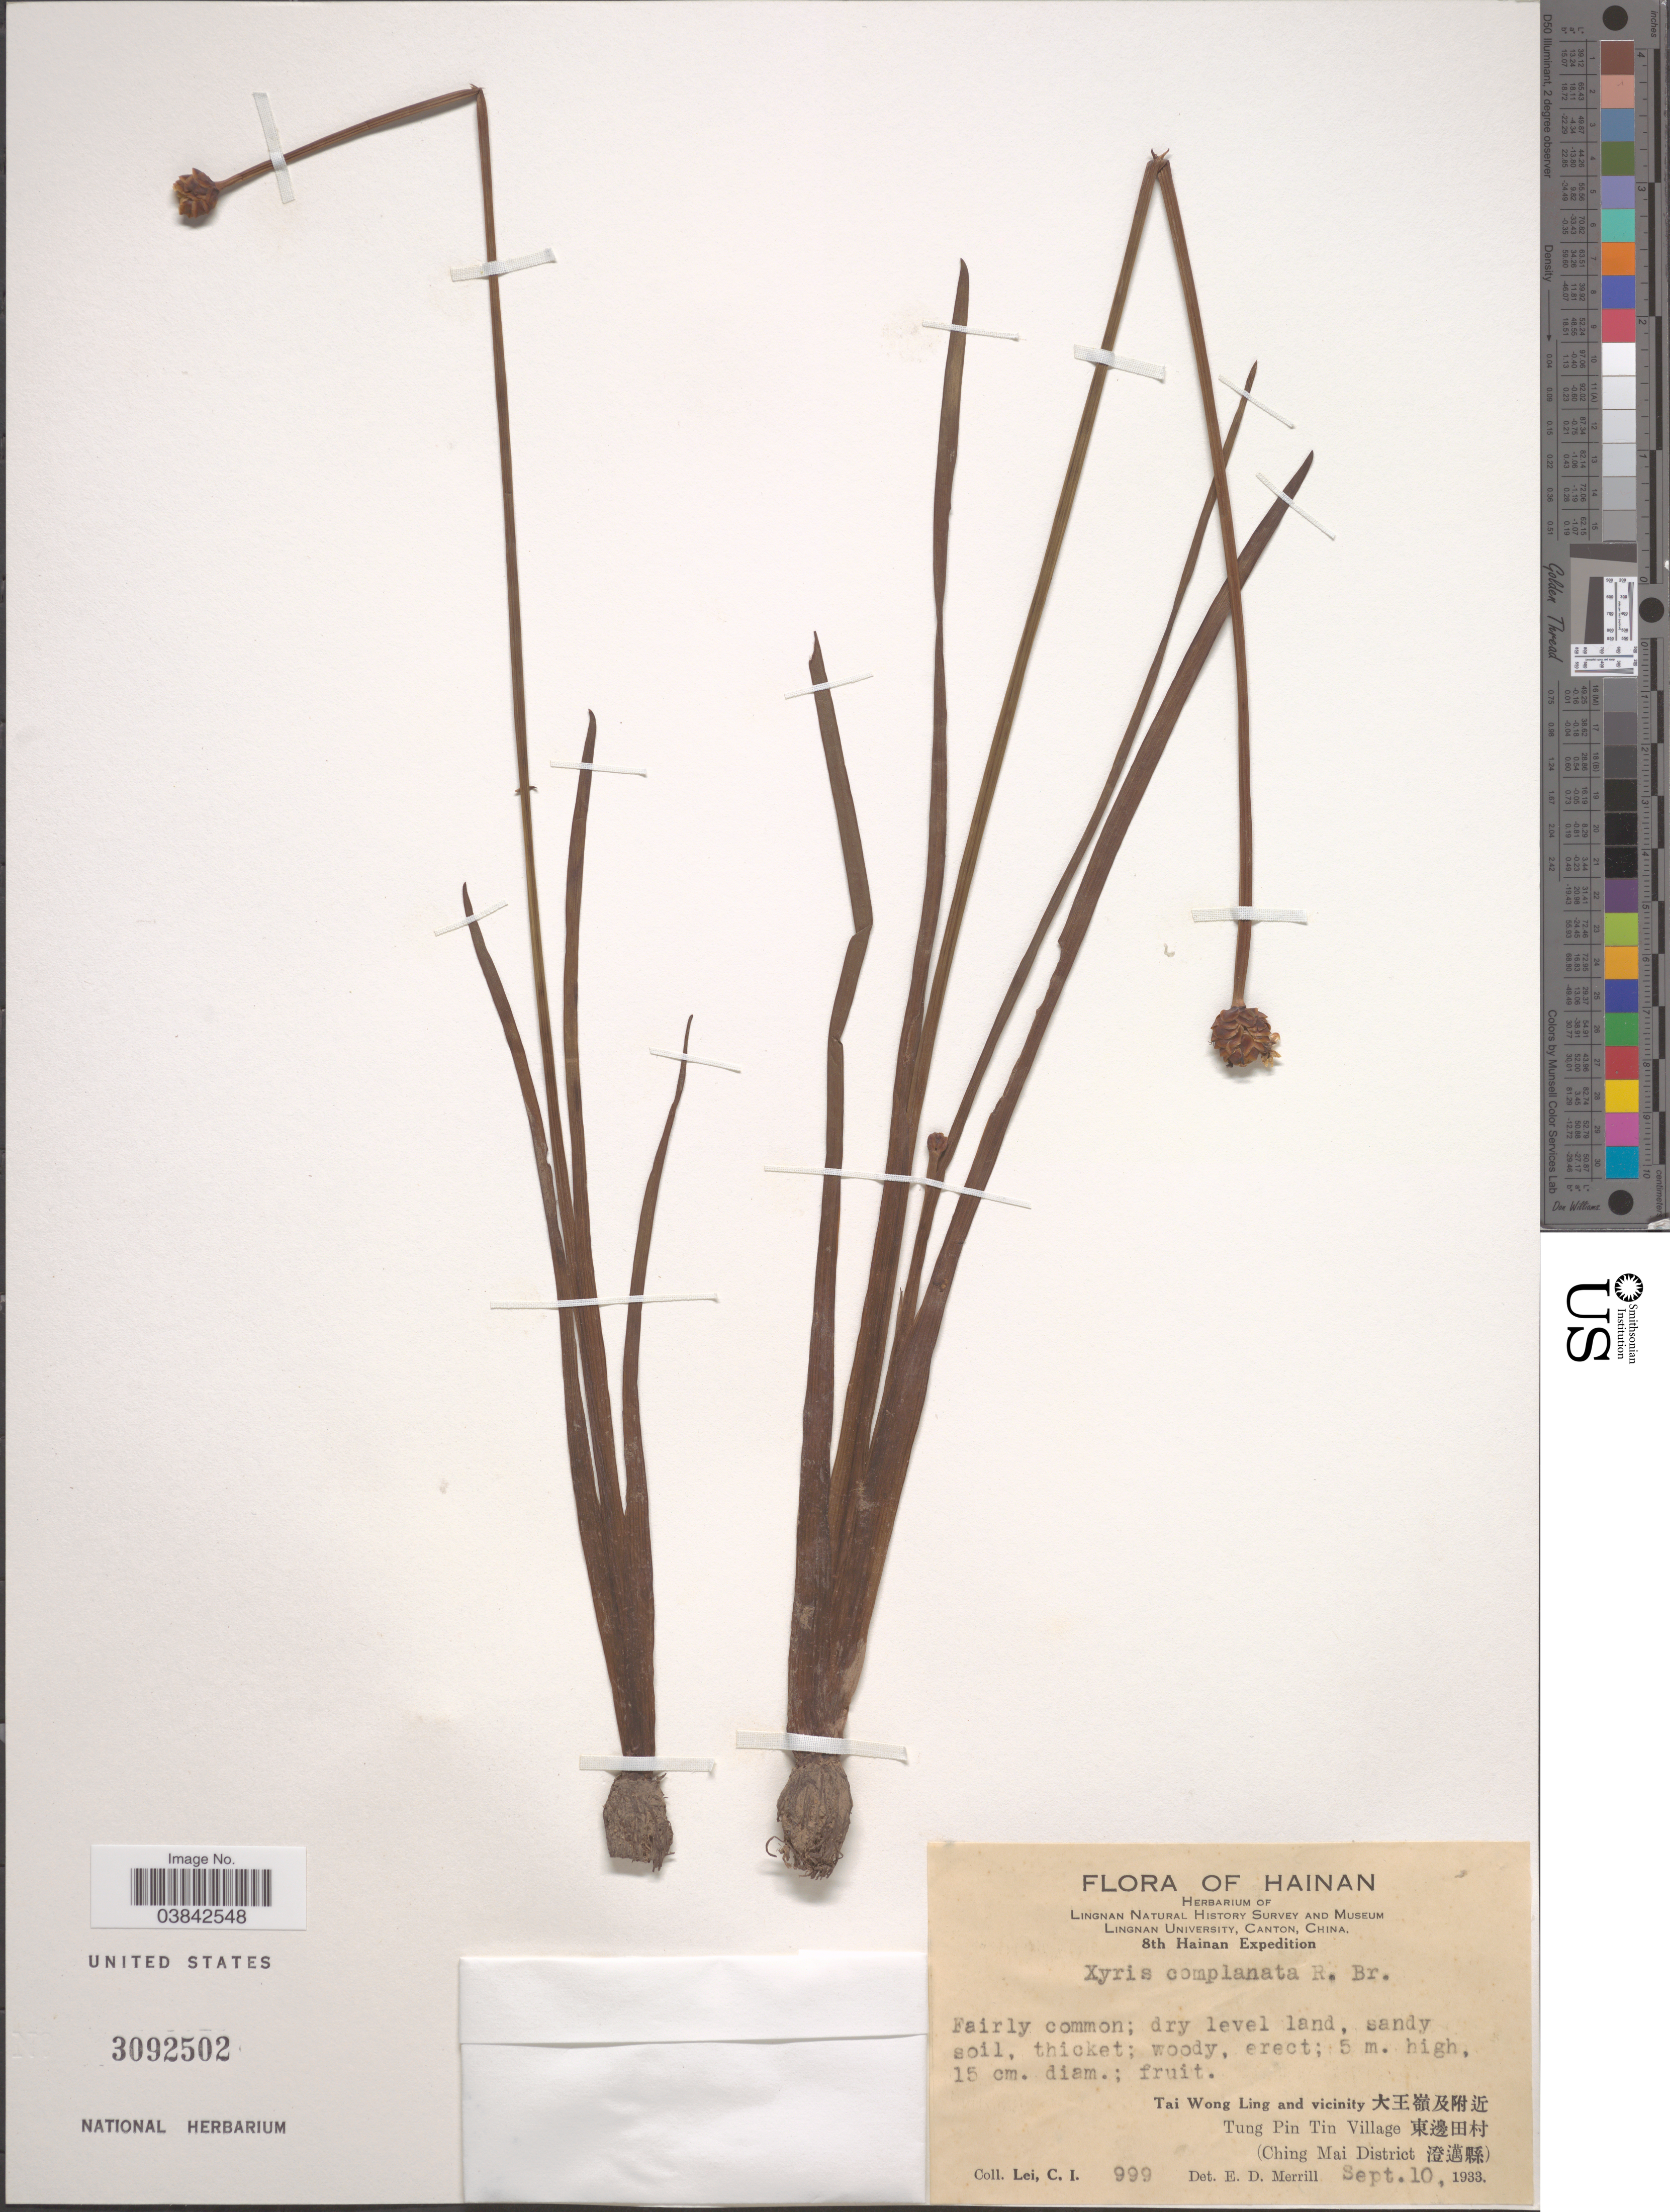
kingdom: Plantae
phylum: Tracheophyta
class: Liliopsida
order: Poales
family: Xyridaceae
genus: Xyris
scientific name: Xyris complanata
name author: R. Br.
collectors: C. I. Lei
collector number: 999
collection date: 1933-09-10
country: China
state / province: Hainan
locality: Tai Wong Ling and vicinity X. Tung Pin Tin Village X. (Ching Mai District X).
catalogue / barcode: US 3092502